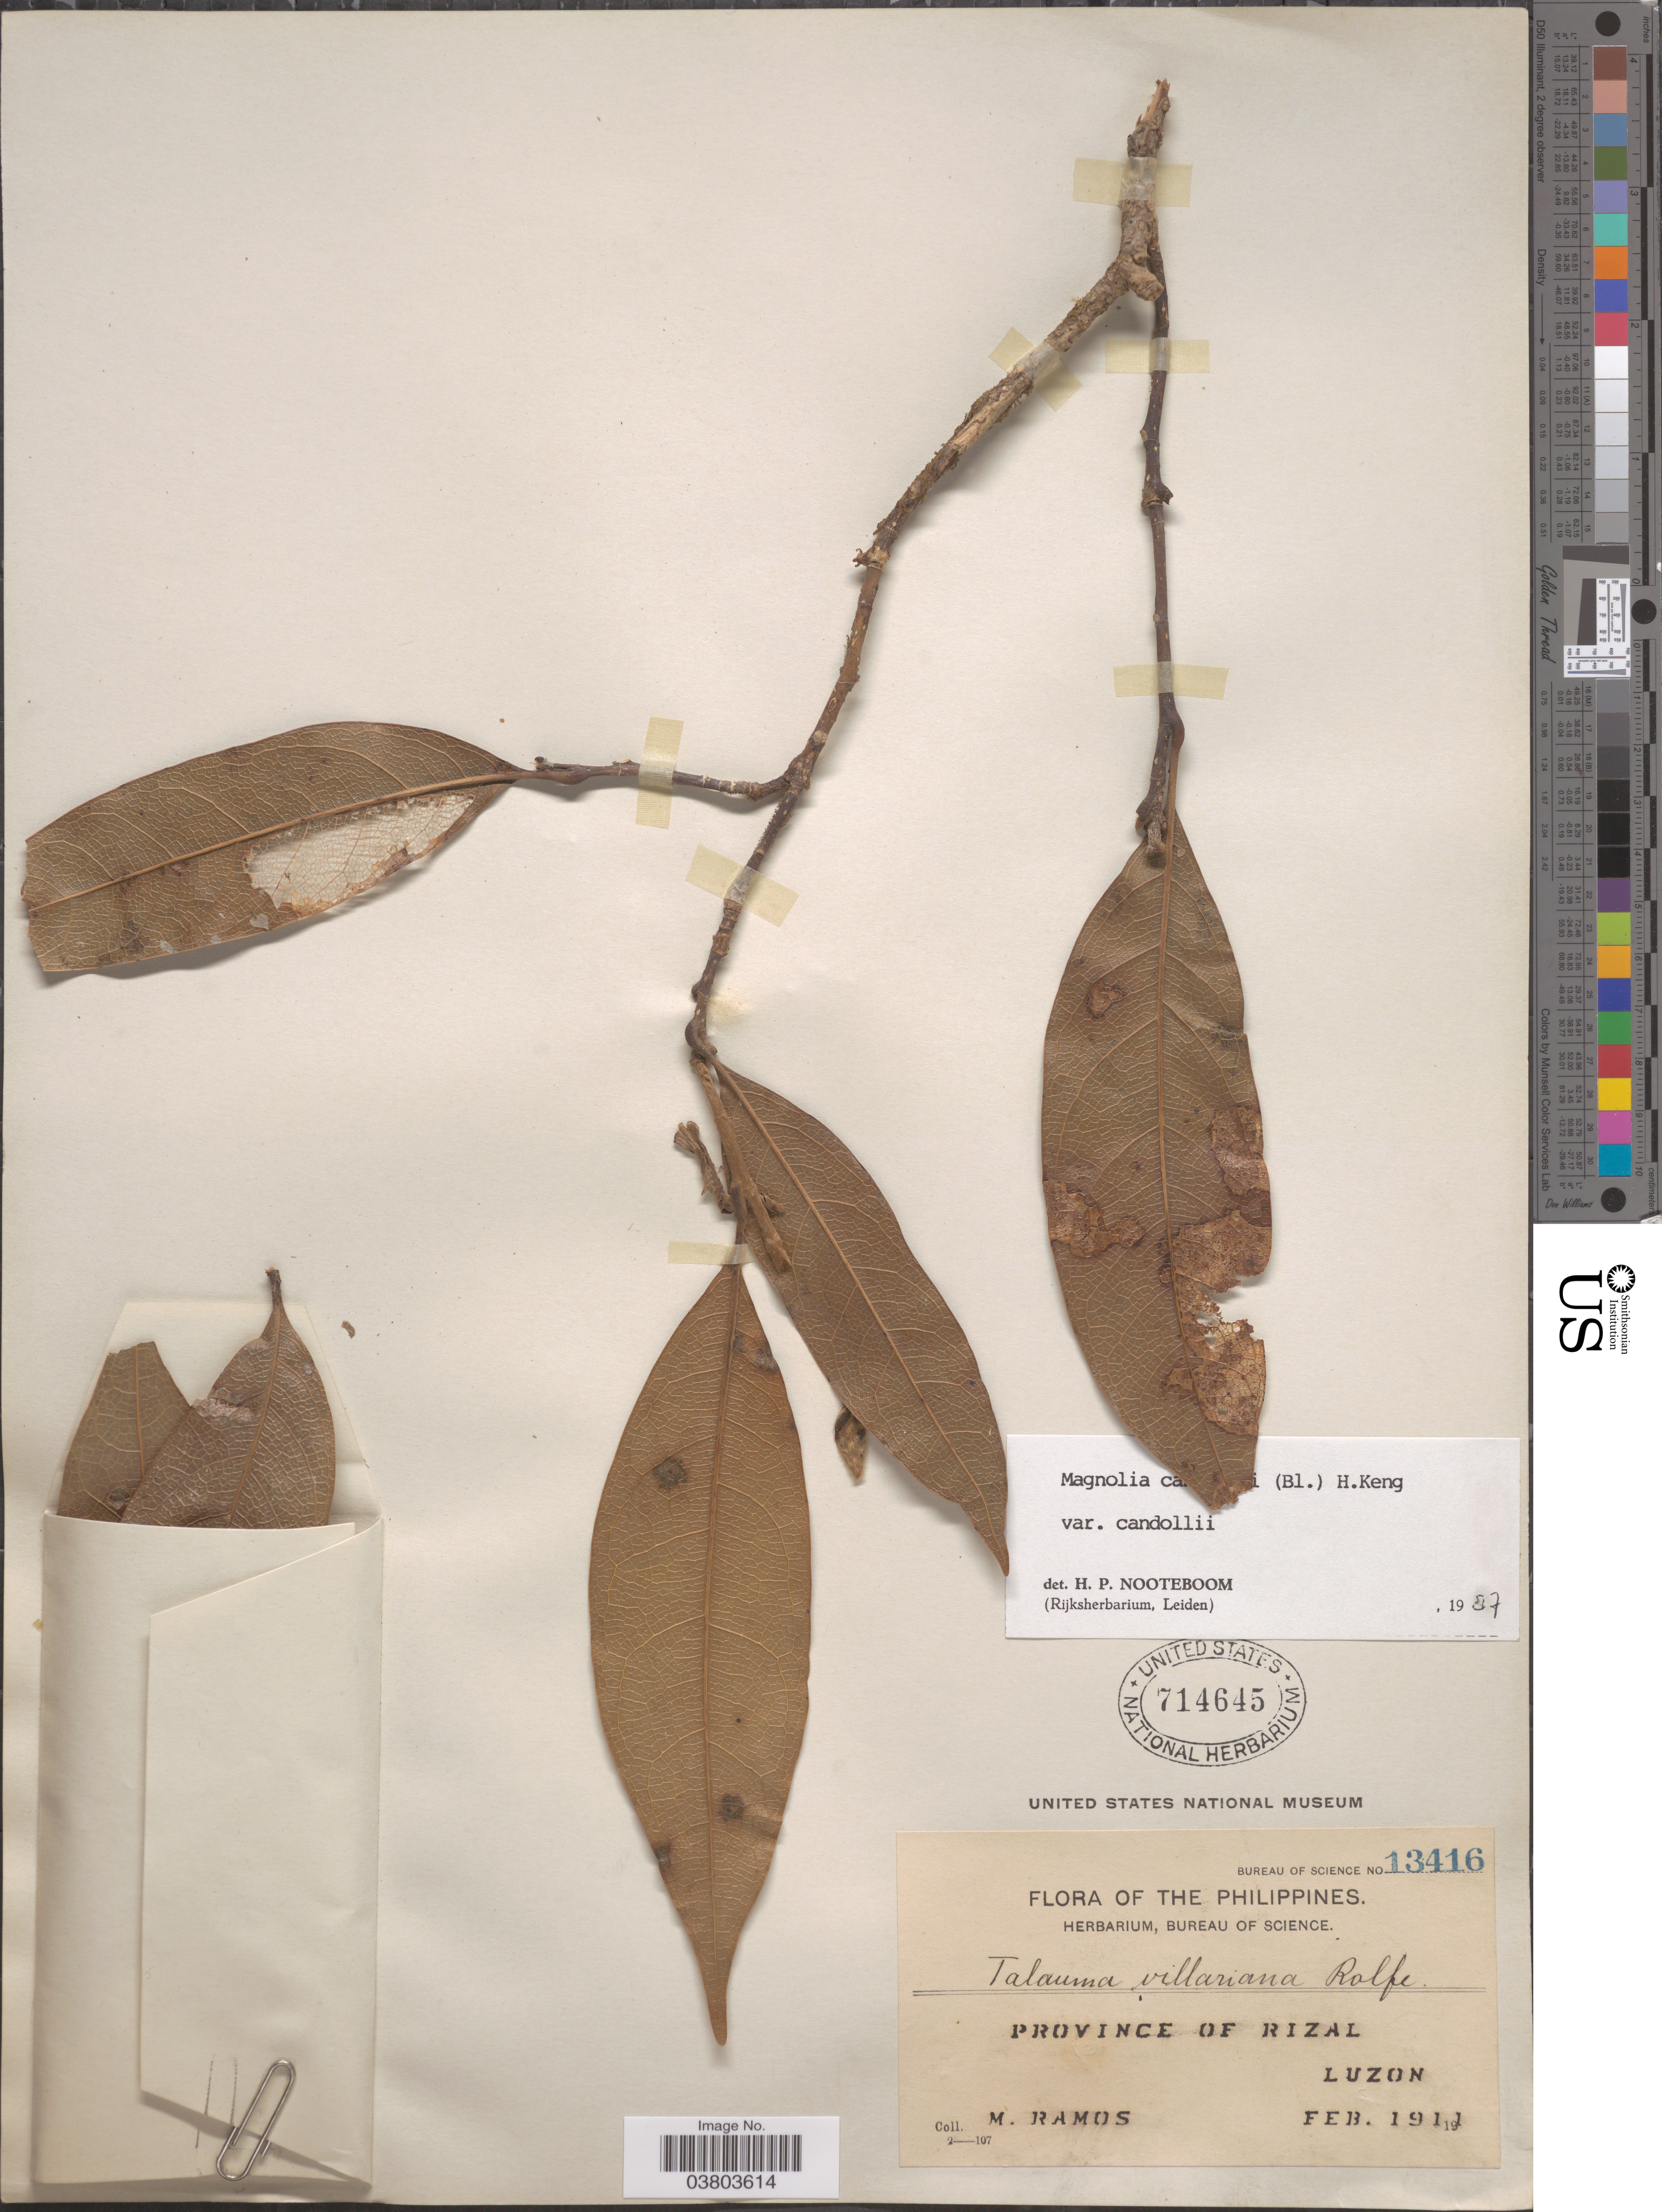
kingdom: Plantae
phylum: Tracheophyta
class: Magnoliopsida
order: Magnoliales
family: Magnoliaceae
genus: Magnolia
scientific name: Magnolia candollei var. candollei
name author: Link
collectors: M. Ramos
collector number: Bureau of Science 13416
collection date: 1911-02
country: Philippines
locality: Province of Rizal. Luzon.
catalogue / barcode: US 714645